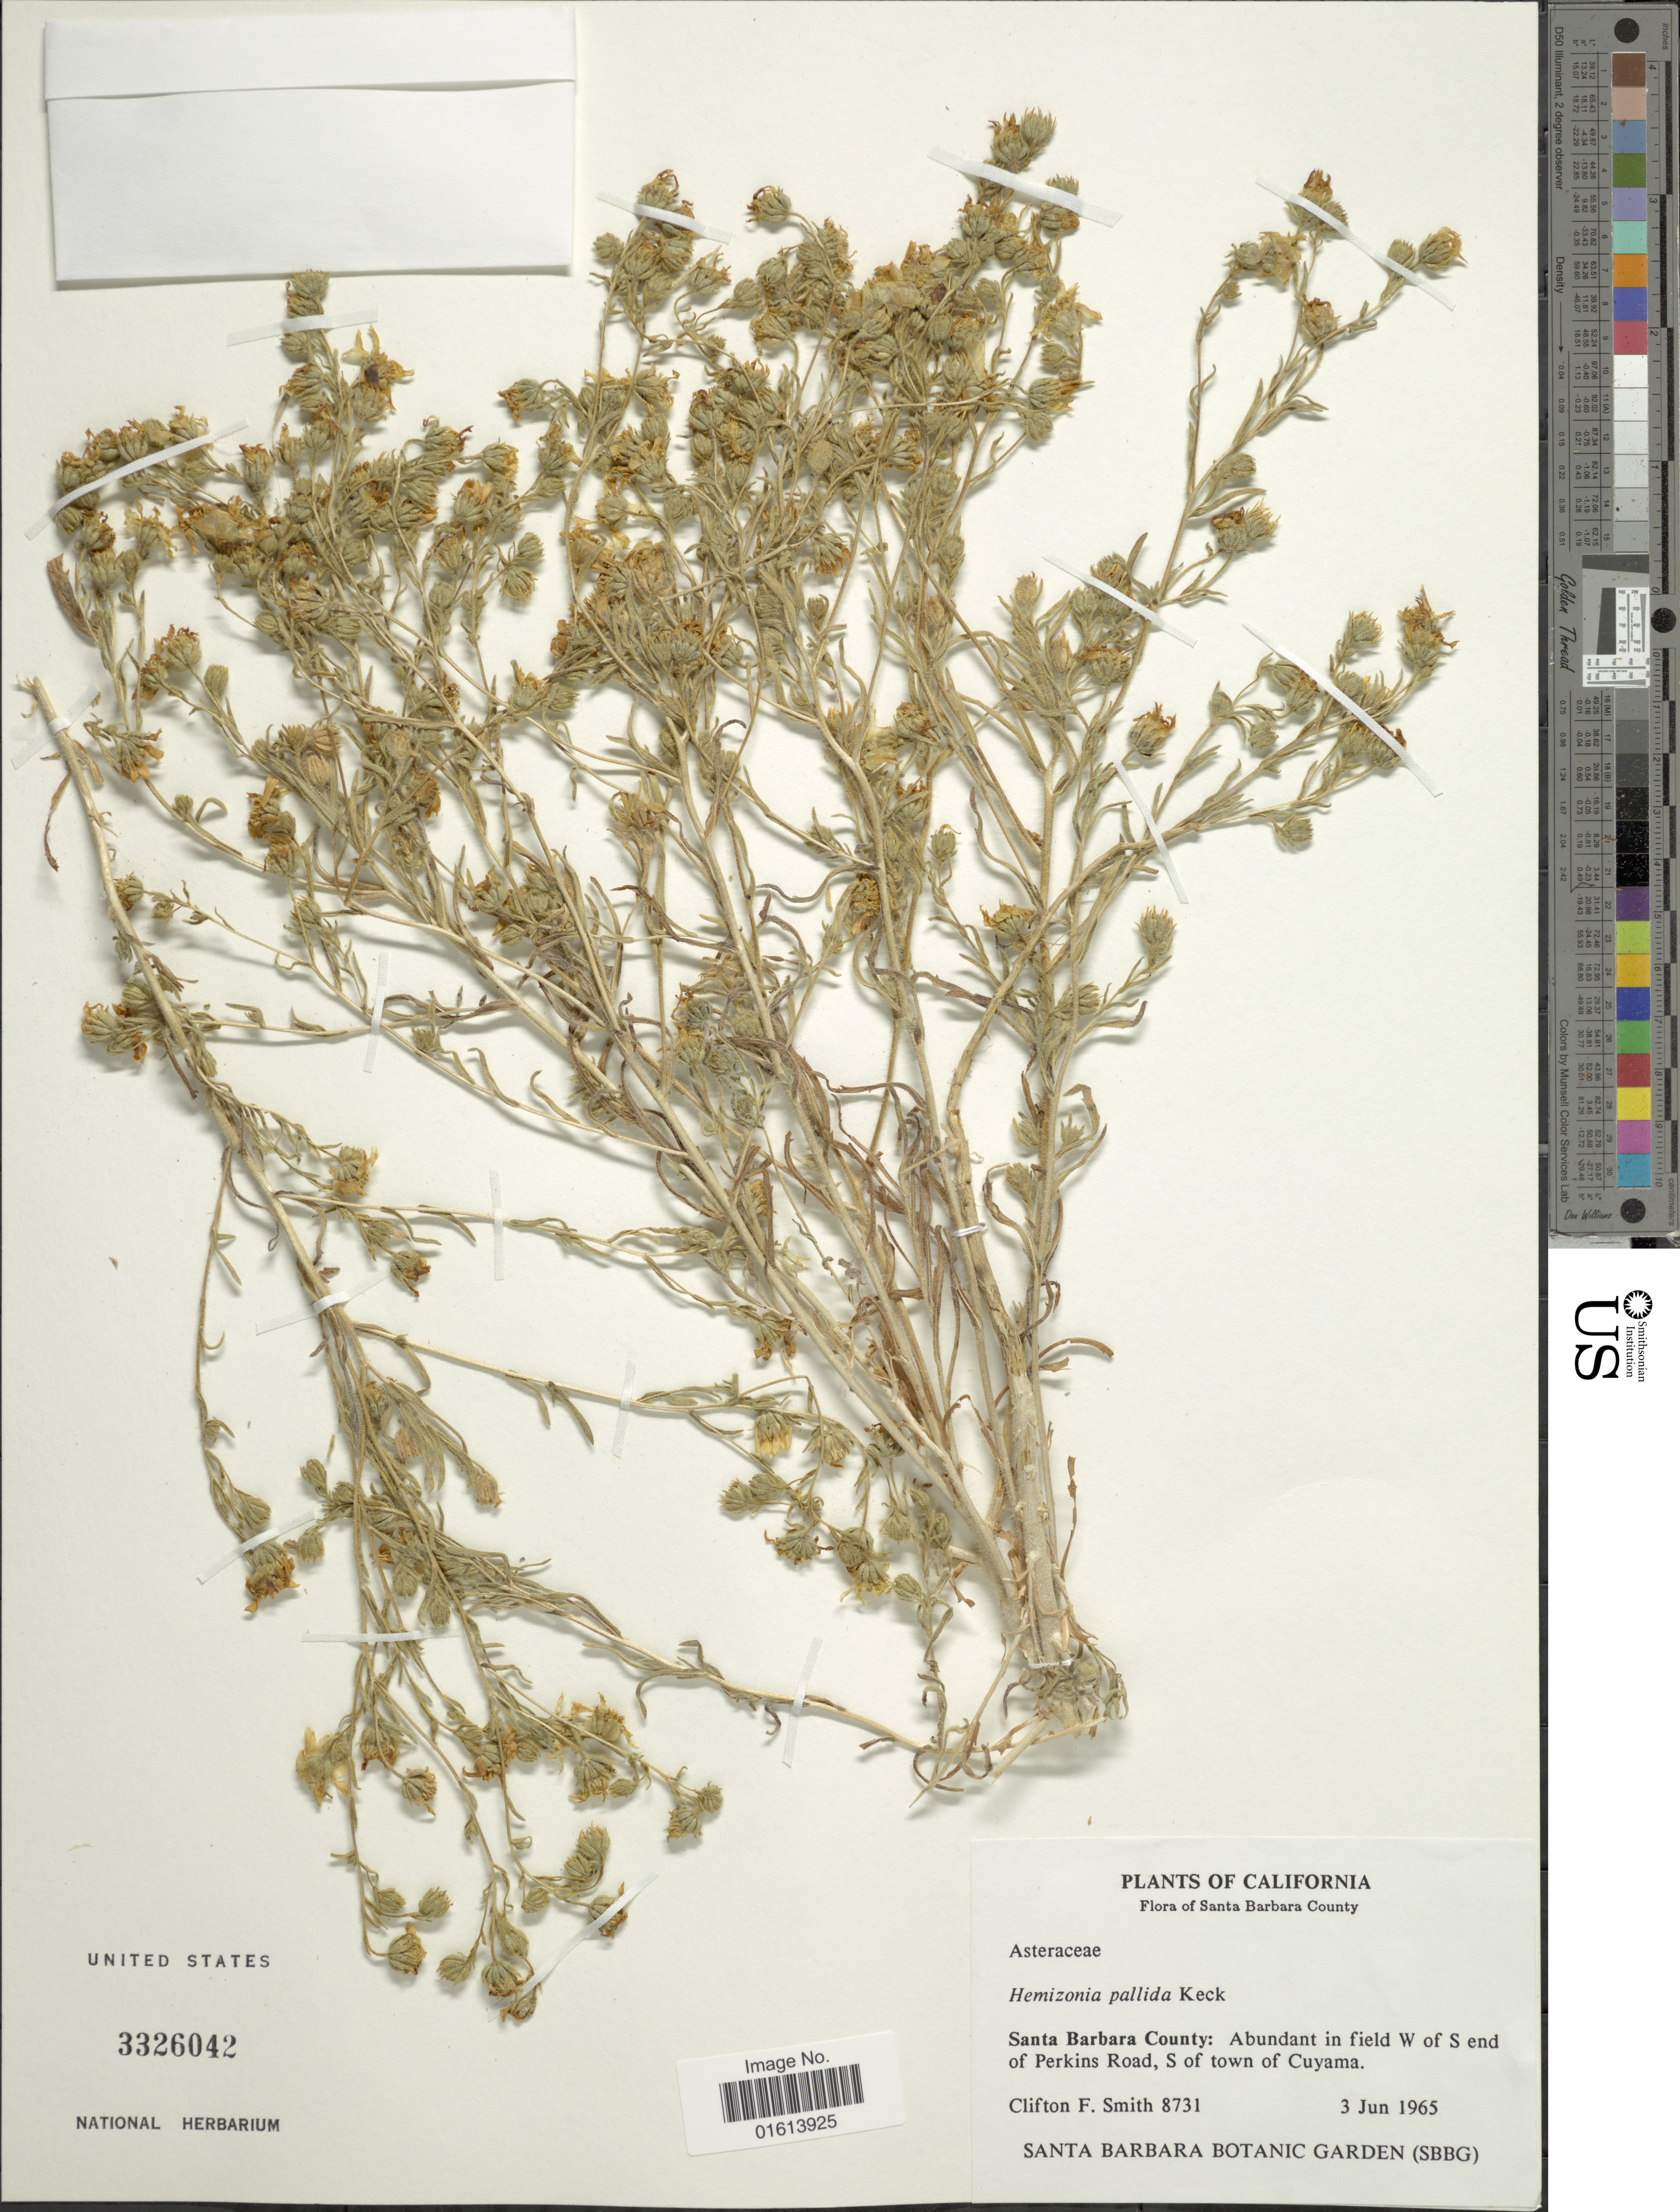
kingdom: Plantae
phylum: Tracheophyta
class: Magnoliopsida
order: Asterales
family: Asteraceae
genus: Deinandra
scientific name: Deinandra pallida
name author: (D.D. Keck) B.G. Baldwin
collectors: C. F. Smith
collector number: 8731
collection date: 1965-06-03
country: United States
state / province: California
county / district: Santa Barbara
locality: California. Santa Barbara County; Abundant in field W of S end of Perkins Road, S of town of Cuyama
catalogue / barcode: US 3326042